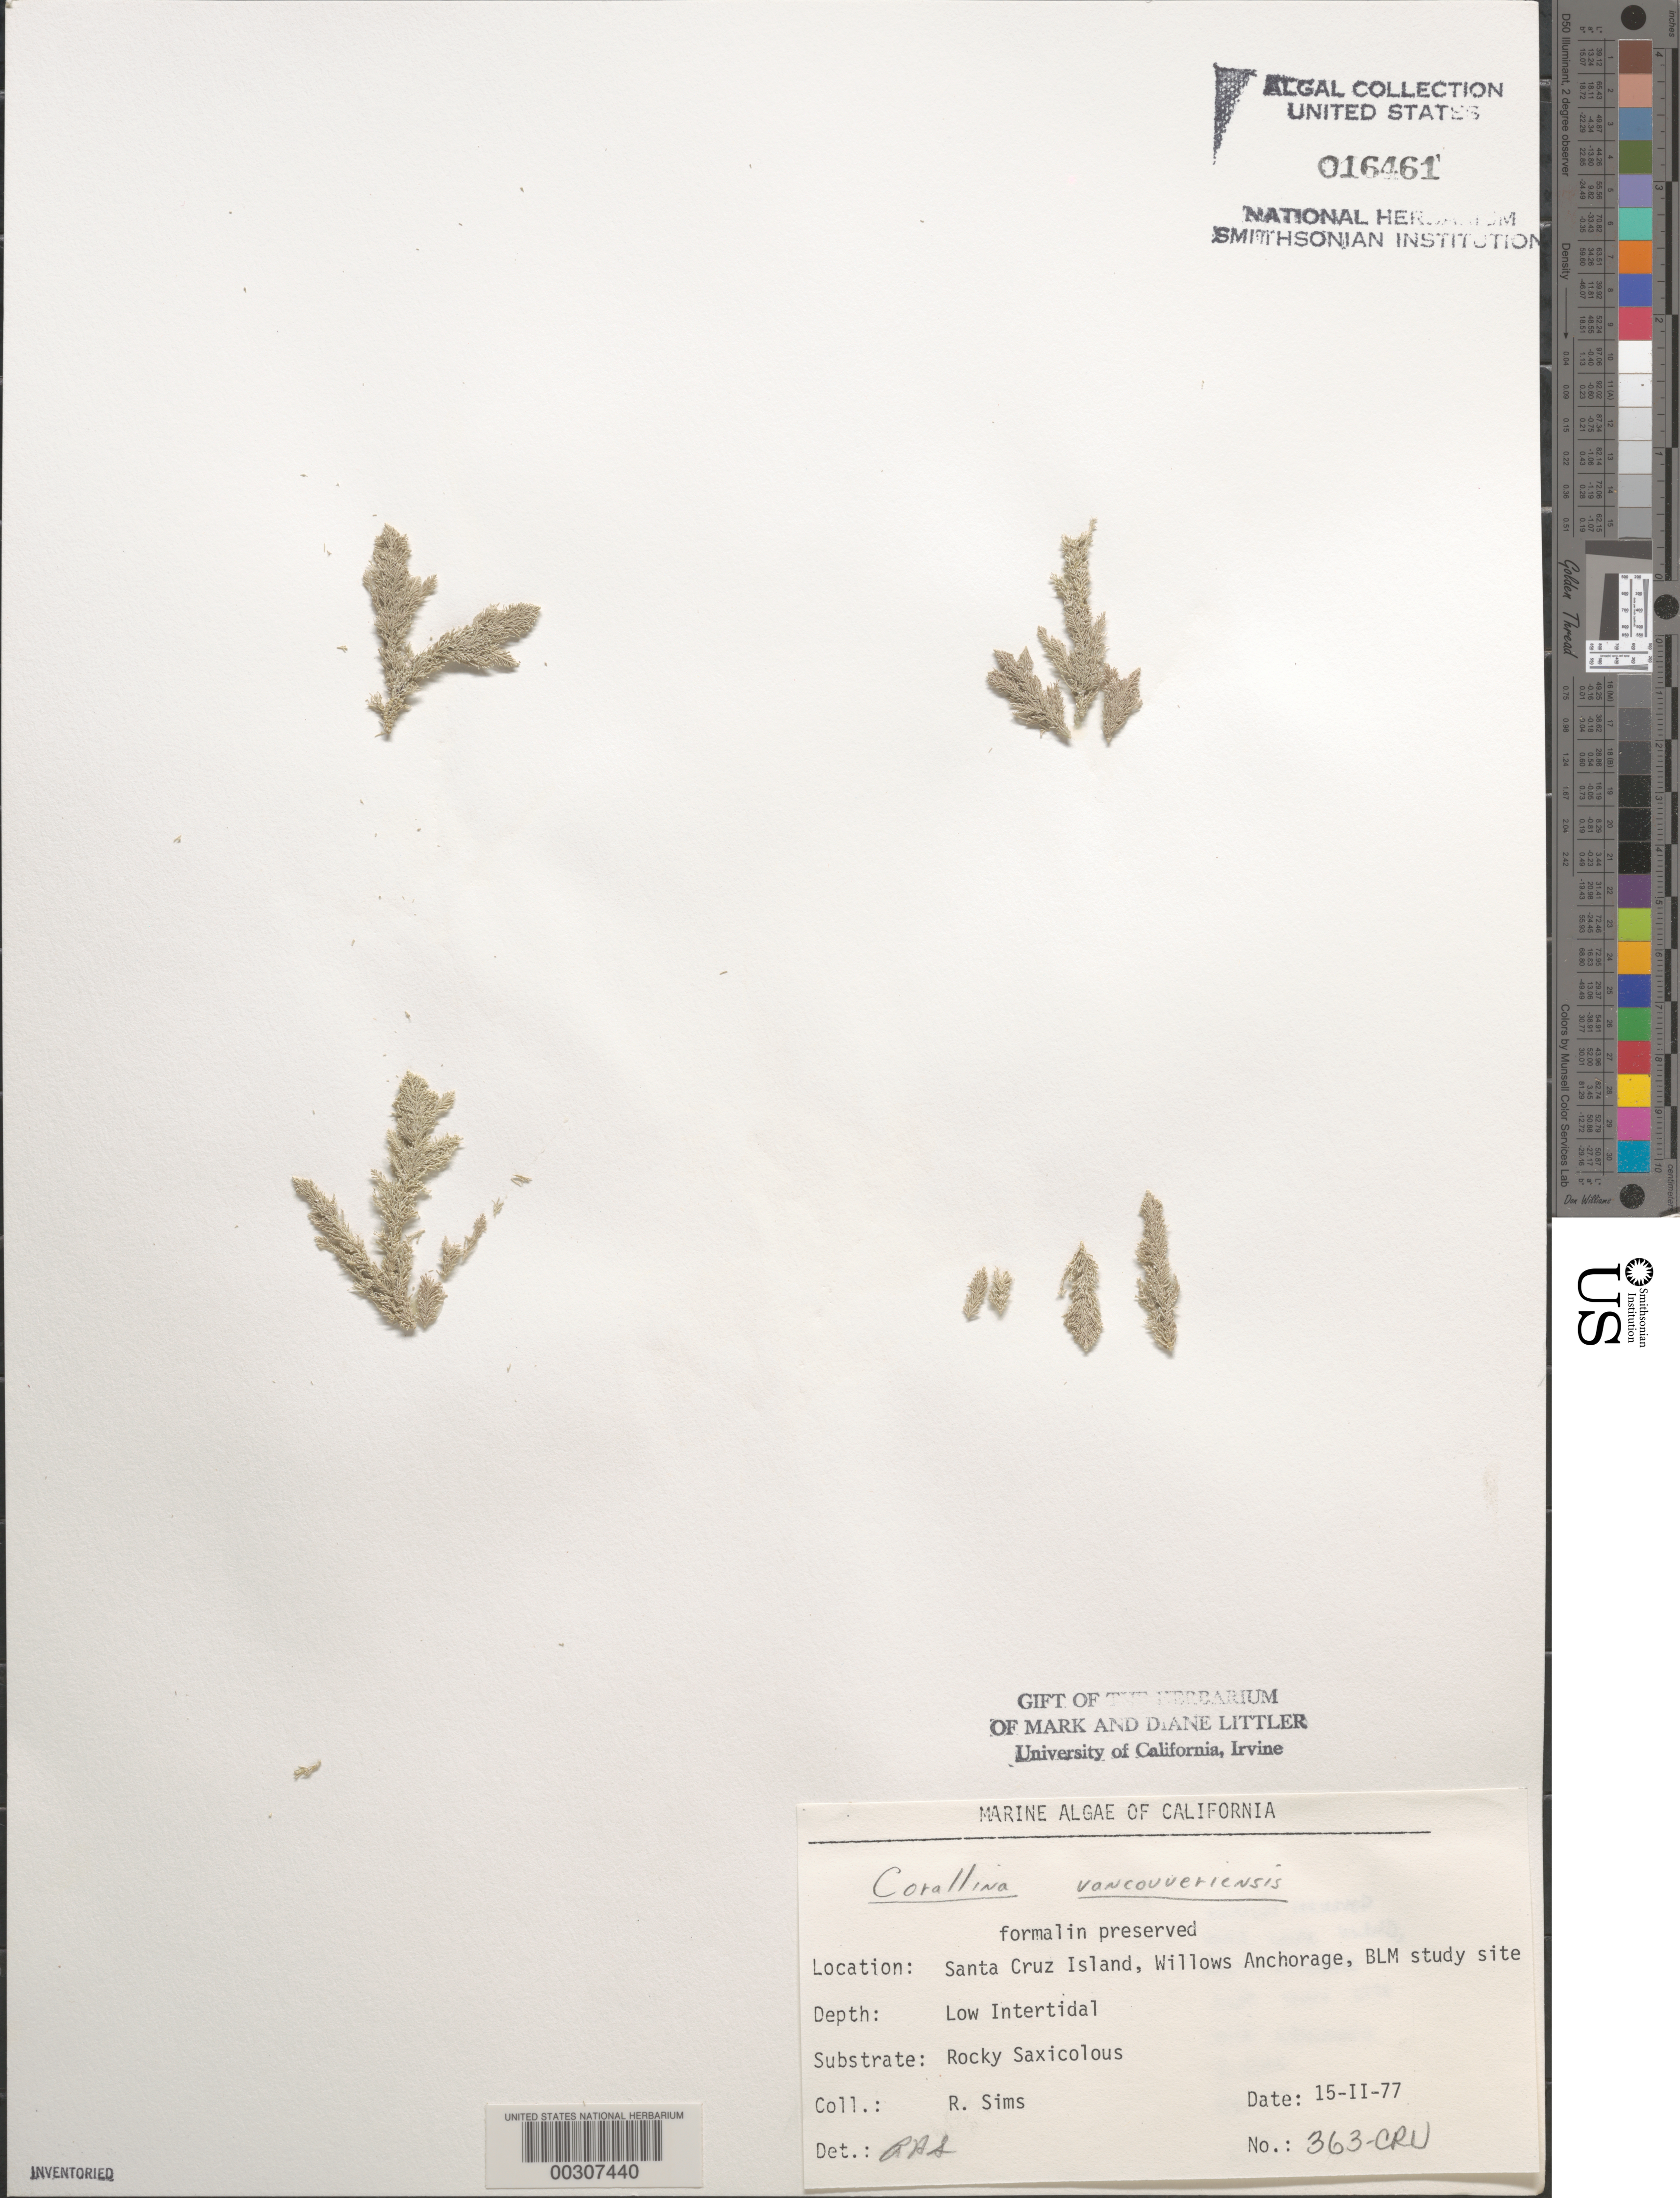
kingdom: Plantae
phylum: Rhodophyta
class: Florideophyceae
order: Corallinales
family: Corallinaceae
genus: Corallina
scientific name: Corallina vancouveriensis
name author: Yendo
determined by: Sims, Robert H.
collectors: R. H. Sims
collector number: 363-cru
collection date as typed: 15 Feb 1977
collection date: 1977-02-15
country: United States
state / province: California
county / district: Santa Barbara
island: Santa Cruz Island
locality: Willows Anchorage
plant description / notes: BLM-SOCALBIGHT Rocky Intertidal Survey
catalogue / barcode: US 16461